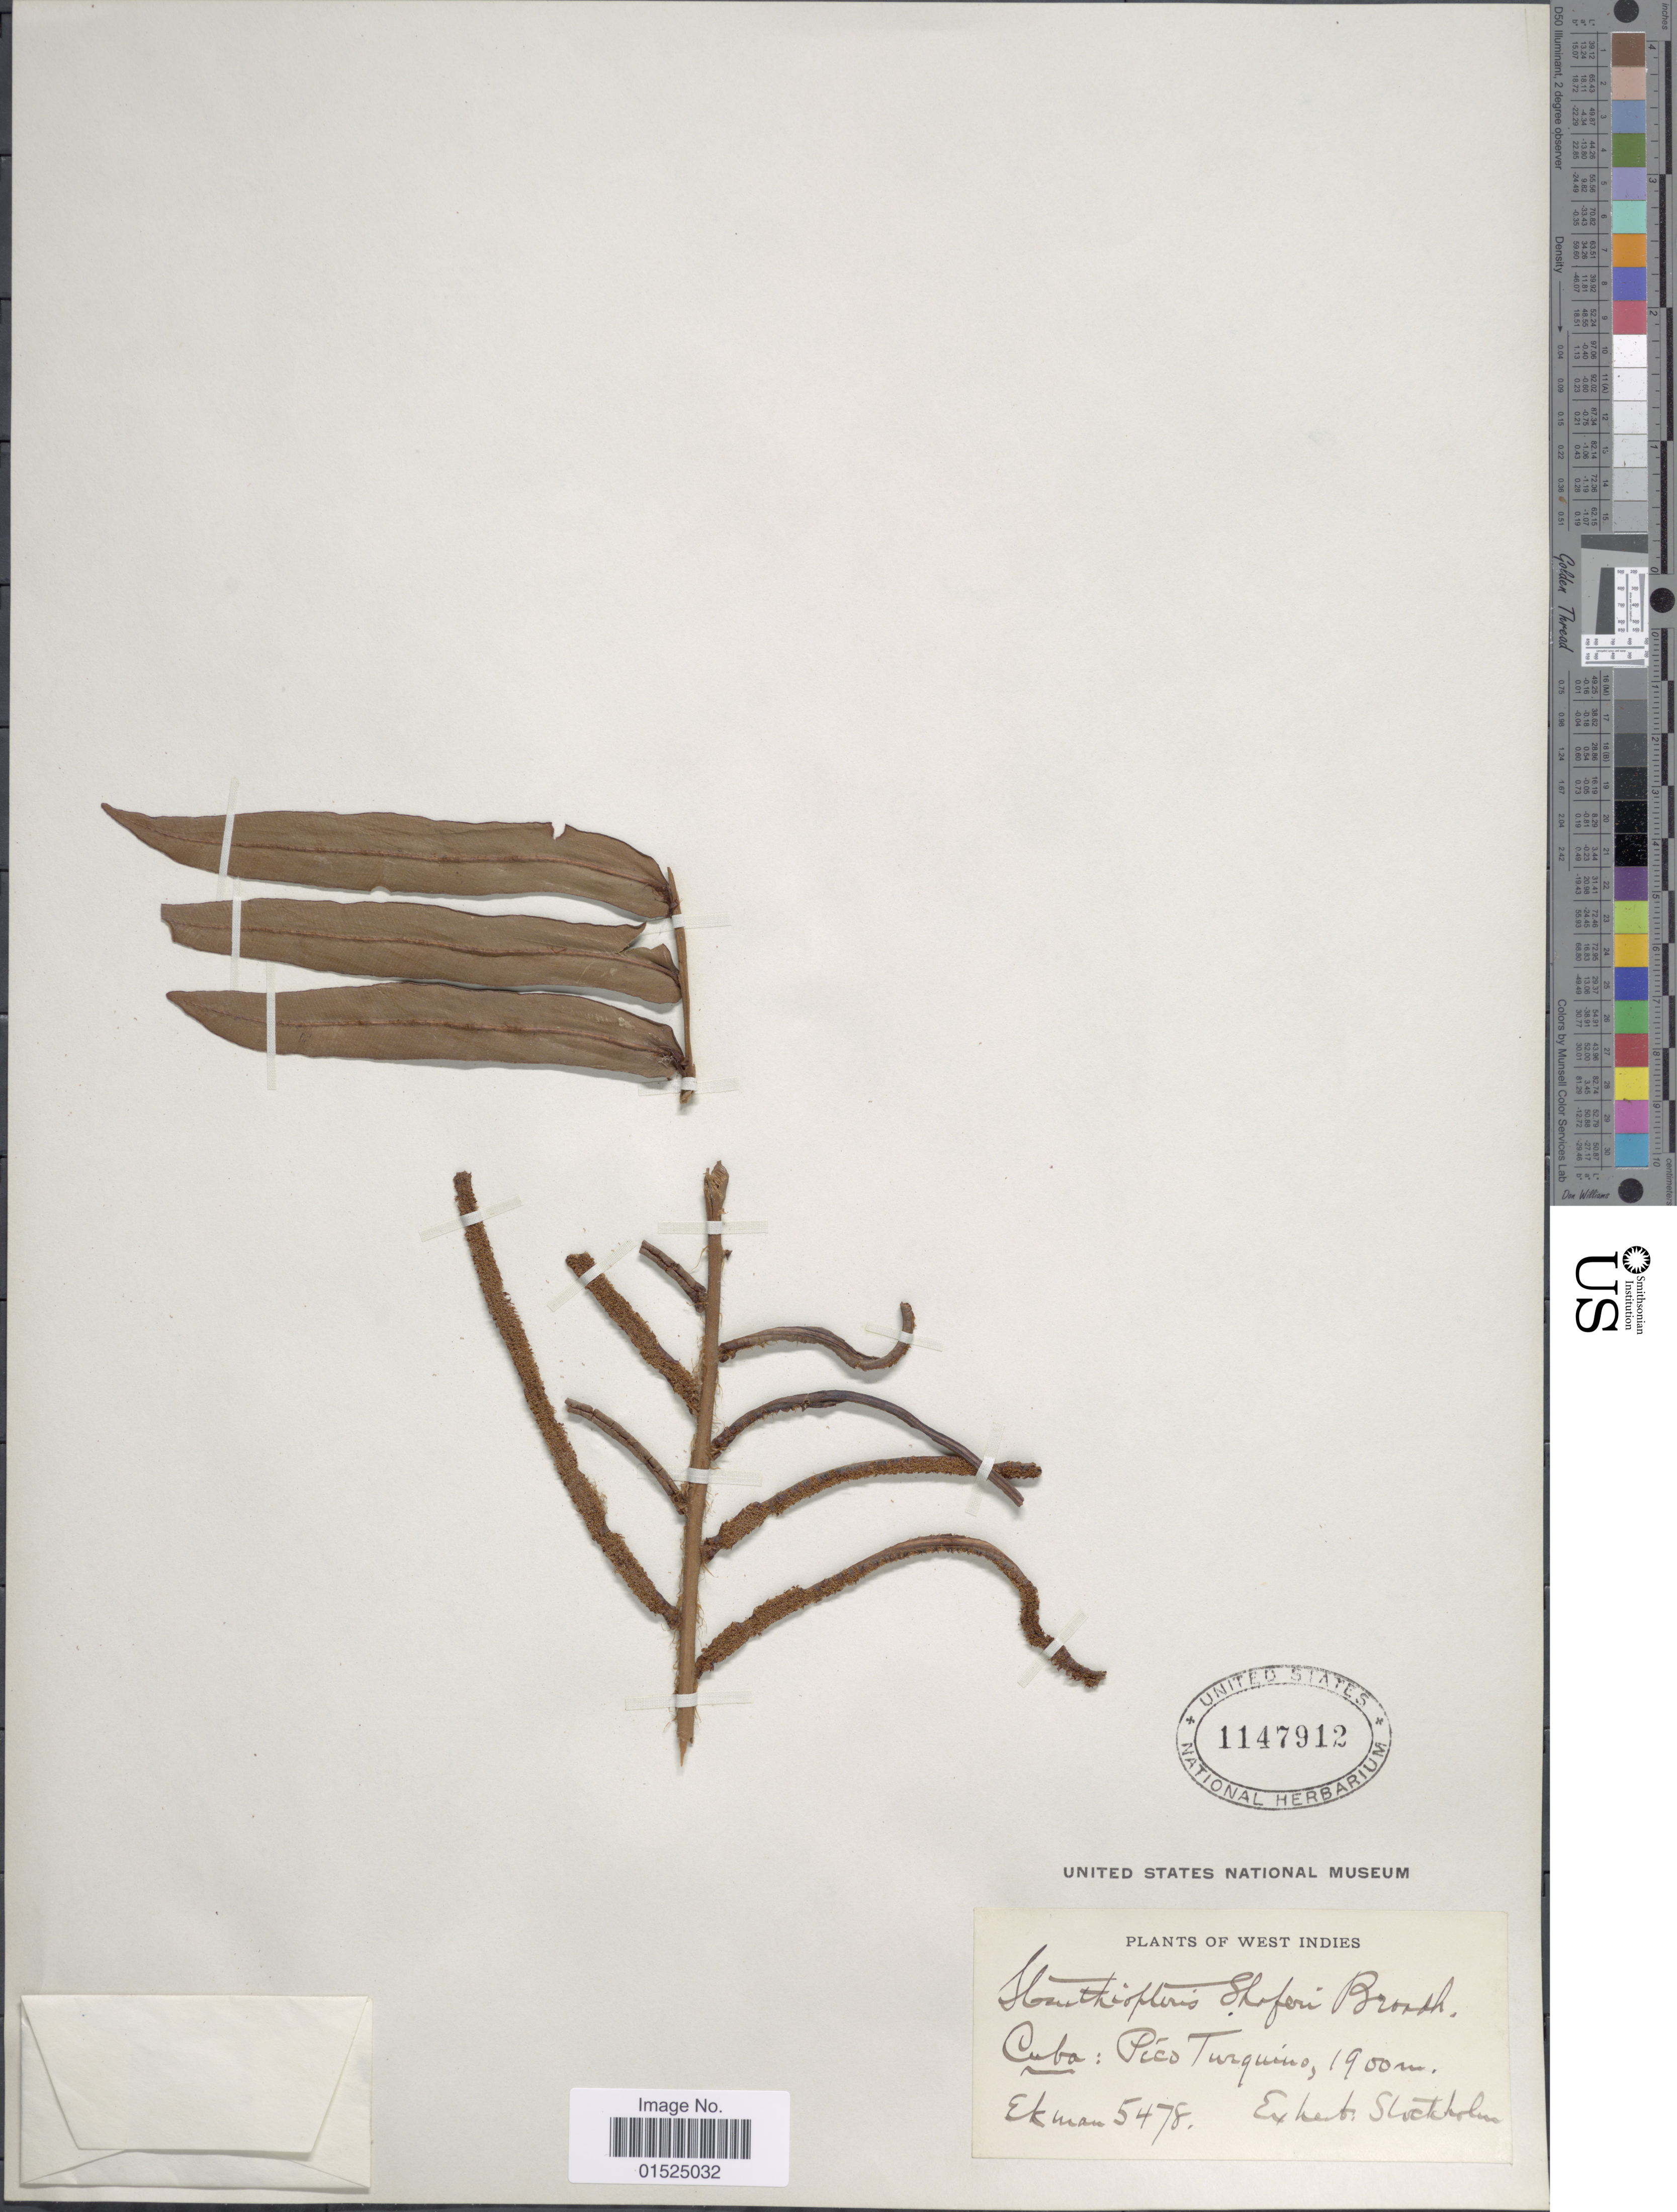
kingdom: Plantae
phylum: Tracheophyta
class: Polypodiopsida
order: Polypodiales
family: Blechnaceae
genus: Blechnum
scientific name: Blechnum shaferi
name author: (Broadh.) C. Chr.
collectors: -. Ekman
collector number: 5478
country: Cuba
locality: Pico Turquino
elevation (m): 1900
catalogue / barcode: US 1147912